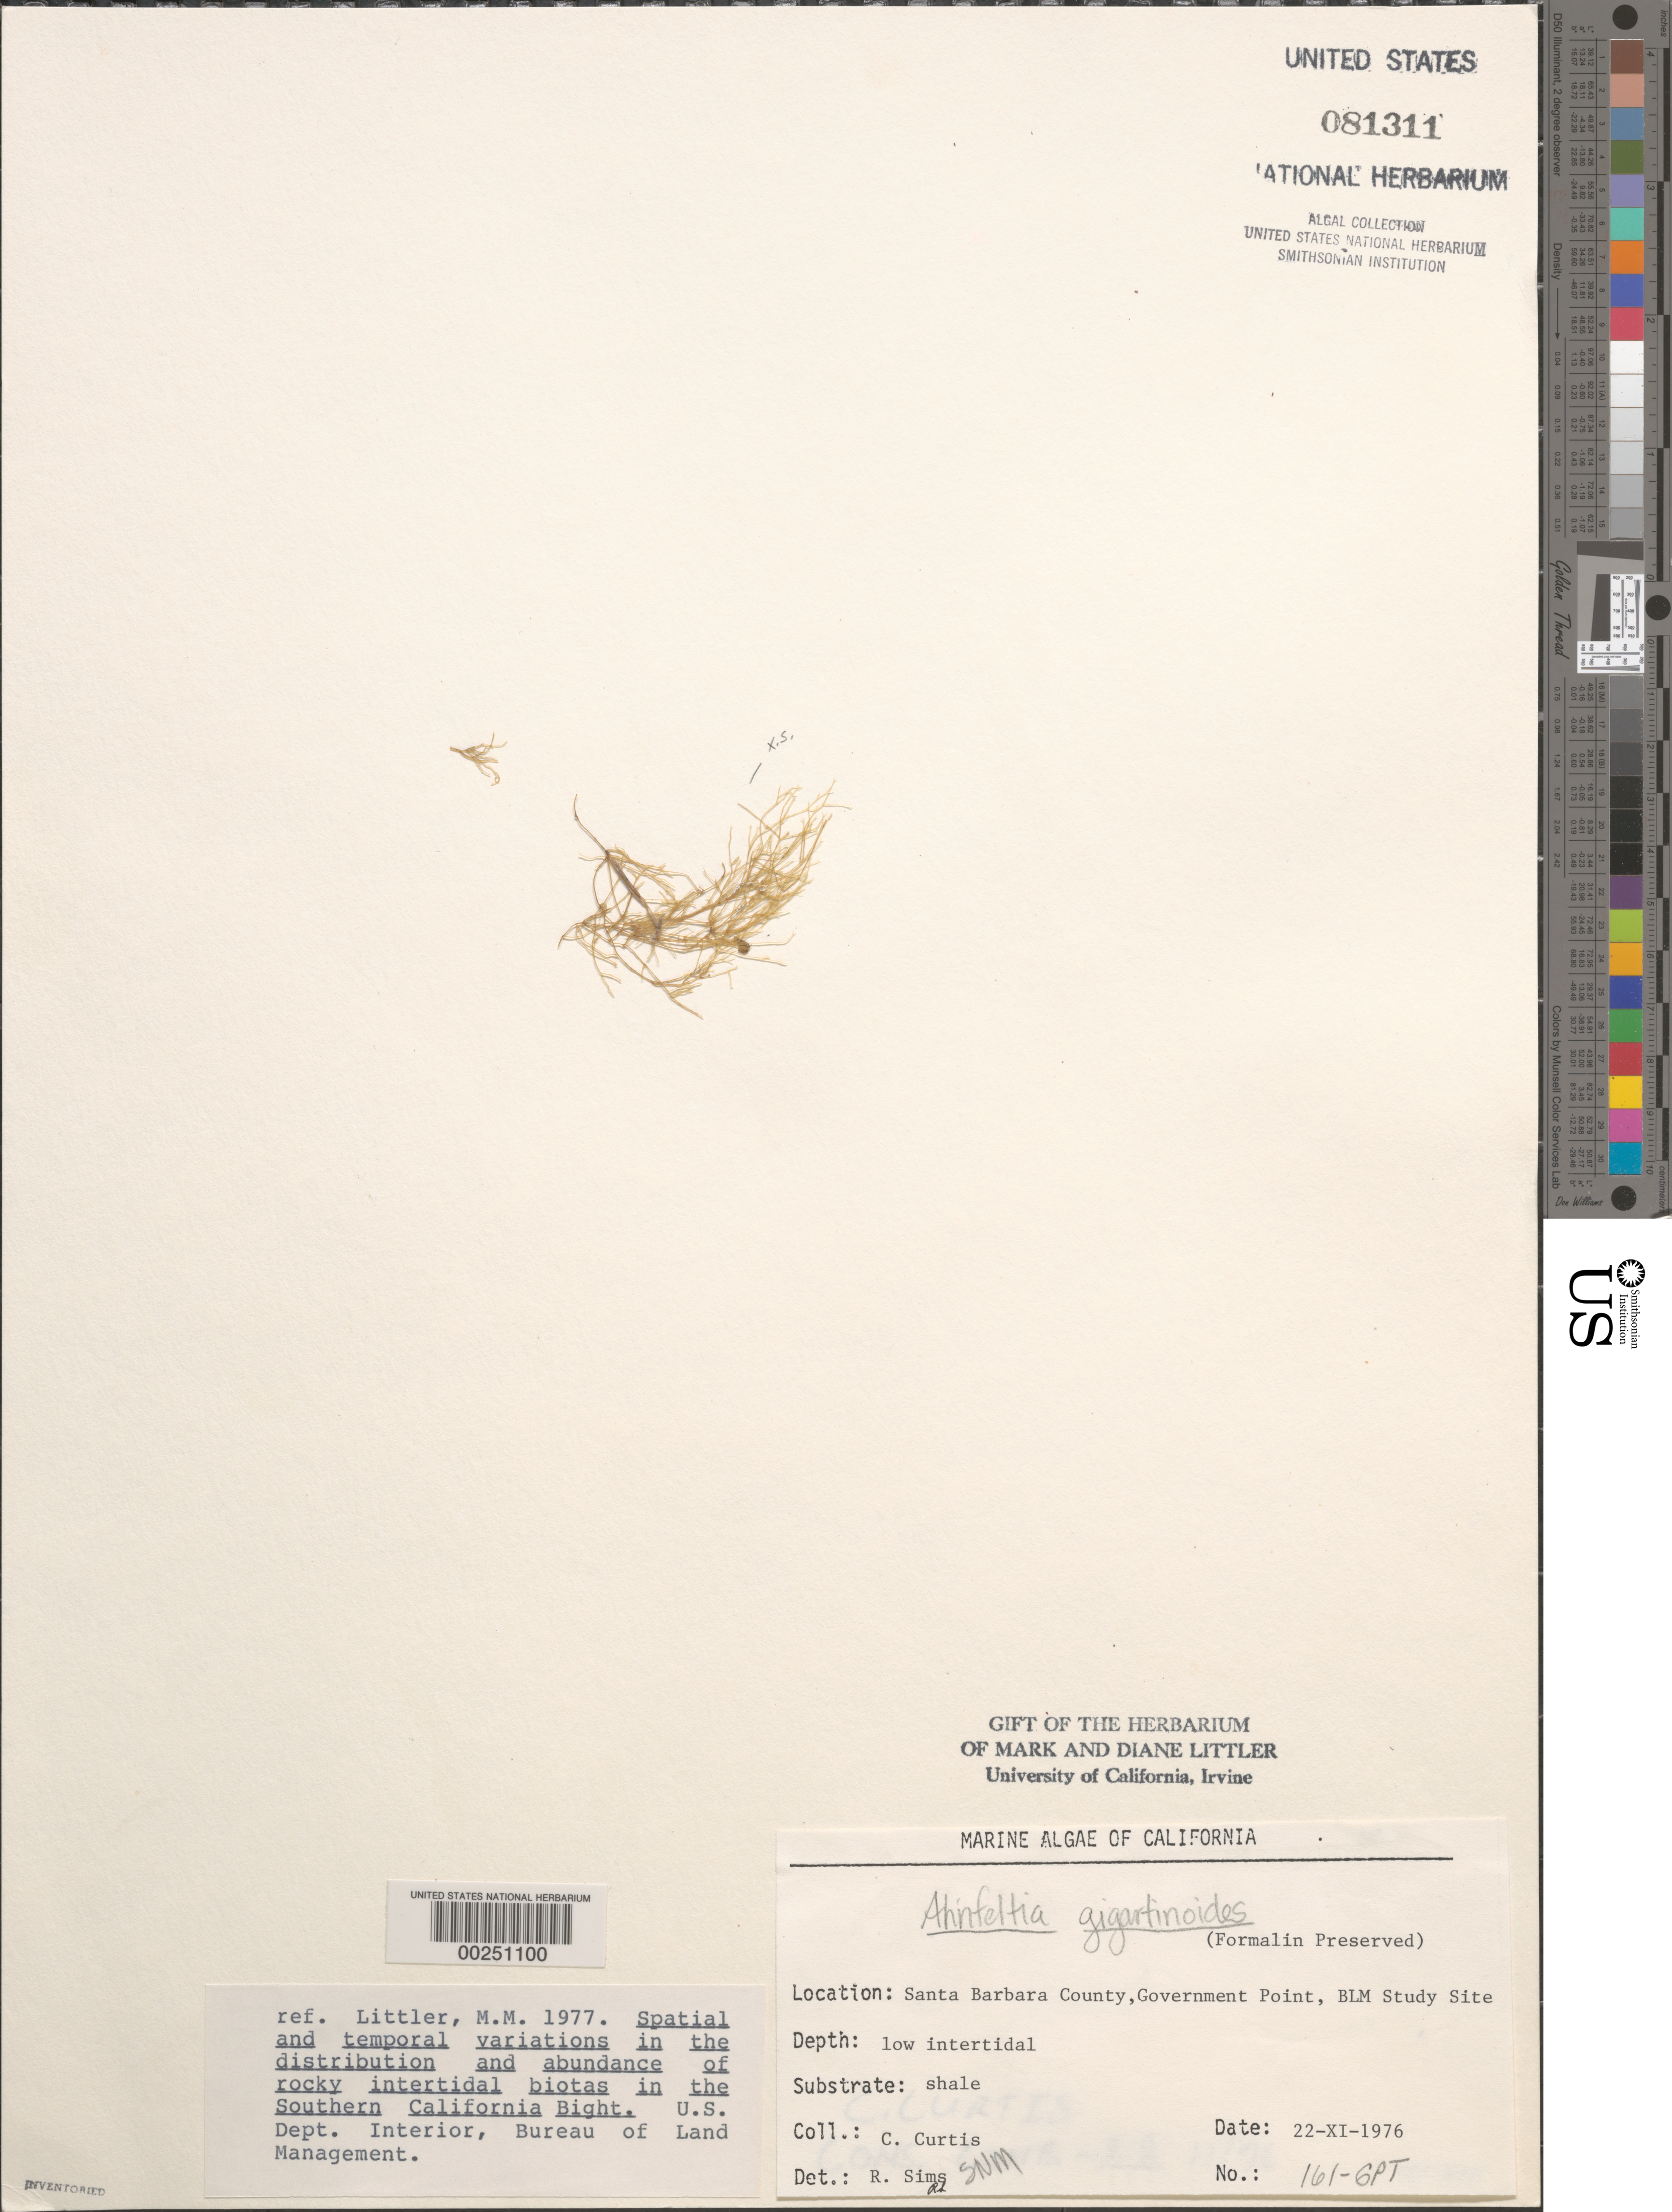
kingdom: Plantae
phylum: Rhodophyta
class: Florideophyceae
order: Ahnfeltiales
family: Ahnfeltiaceae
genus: Ahnfeltia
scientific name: Ahnfeltia gigartinoides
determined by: Sims, Robert H.; Murray, S. N.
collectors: C. Curtis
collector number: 161-gpt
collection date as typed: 22 Nov 1976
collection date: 1976-11-22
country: United States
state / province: California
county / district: Santa Barbara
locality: Government Point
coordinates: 34 26'31"N, 120 24'06"W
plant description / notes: BLM-SOCALBIGHT Rocky Intertidal Survey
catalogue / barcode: US 81311